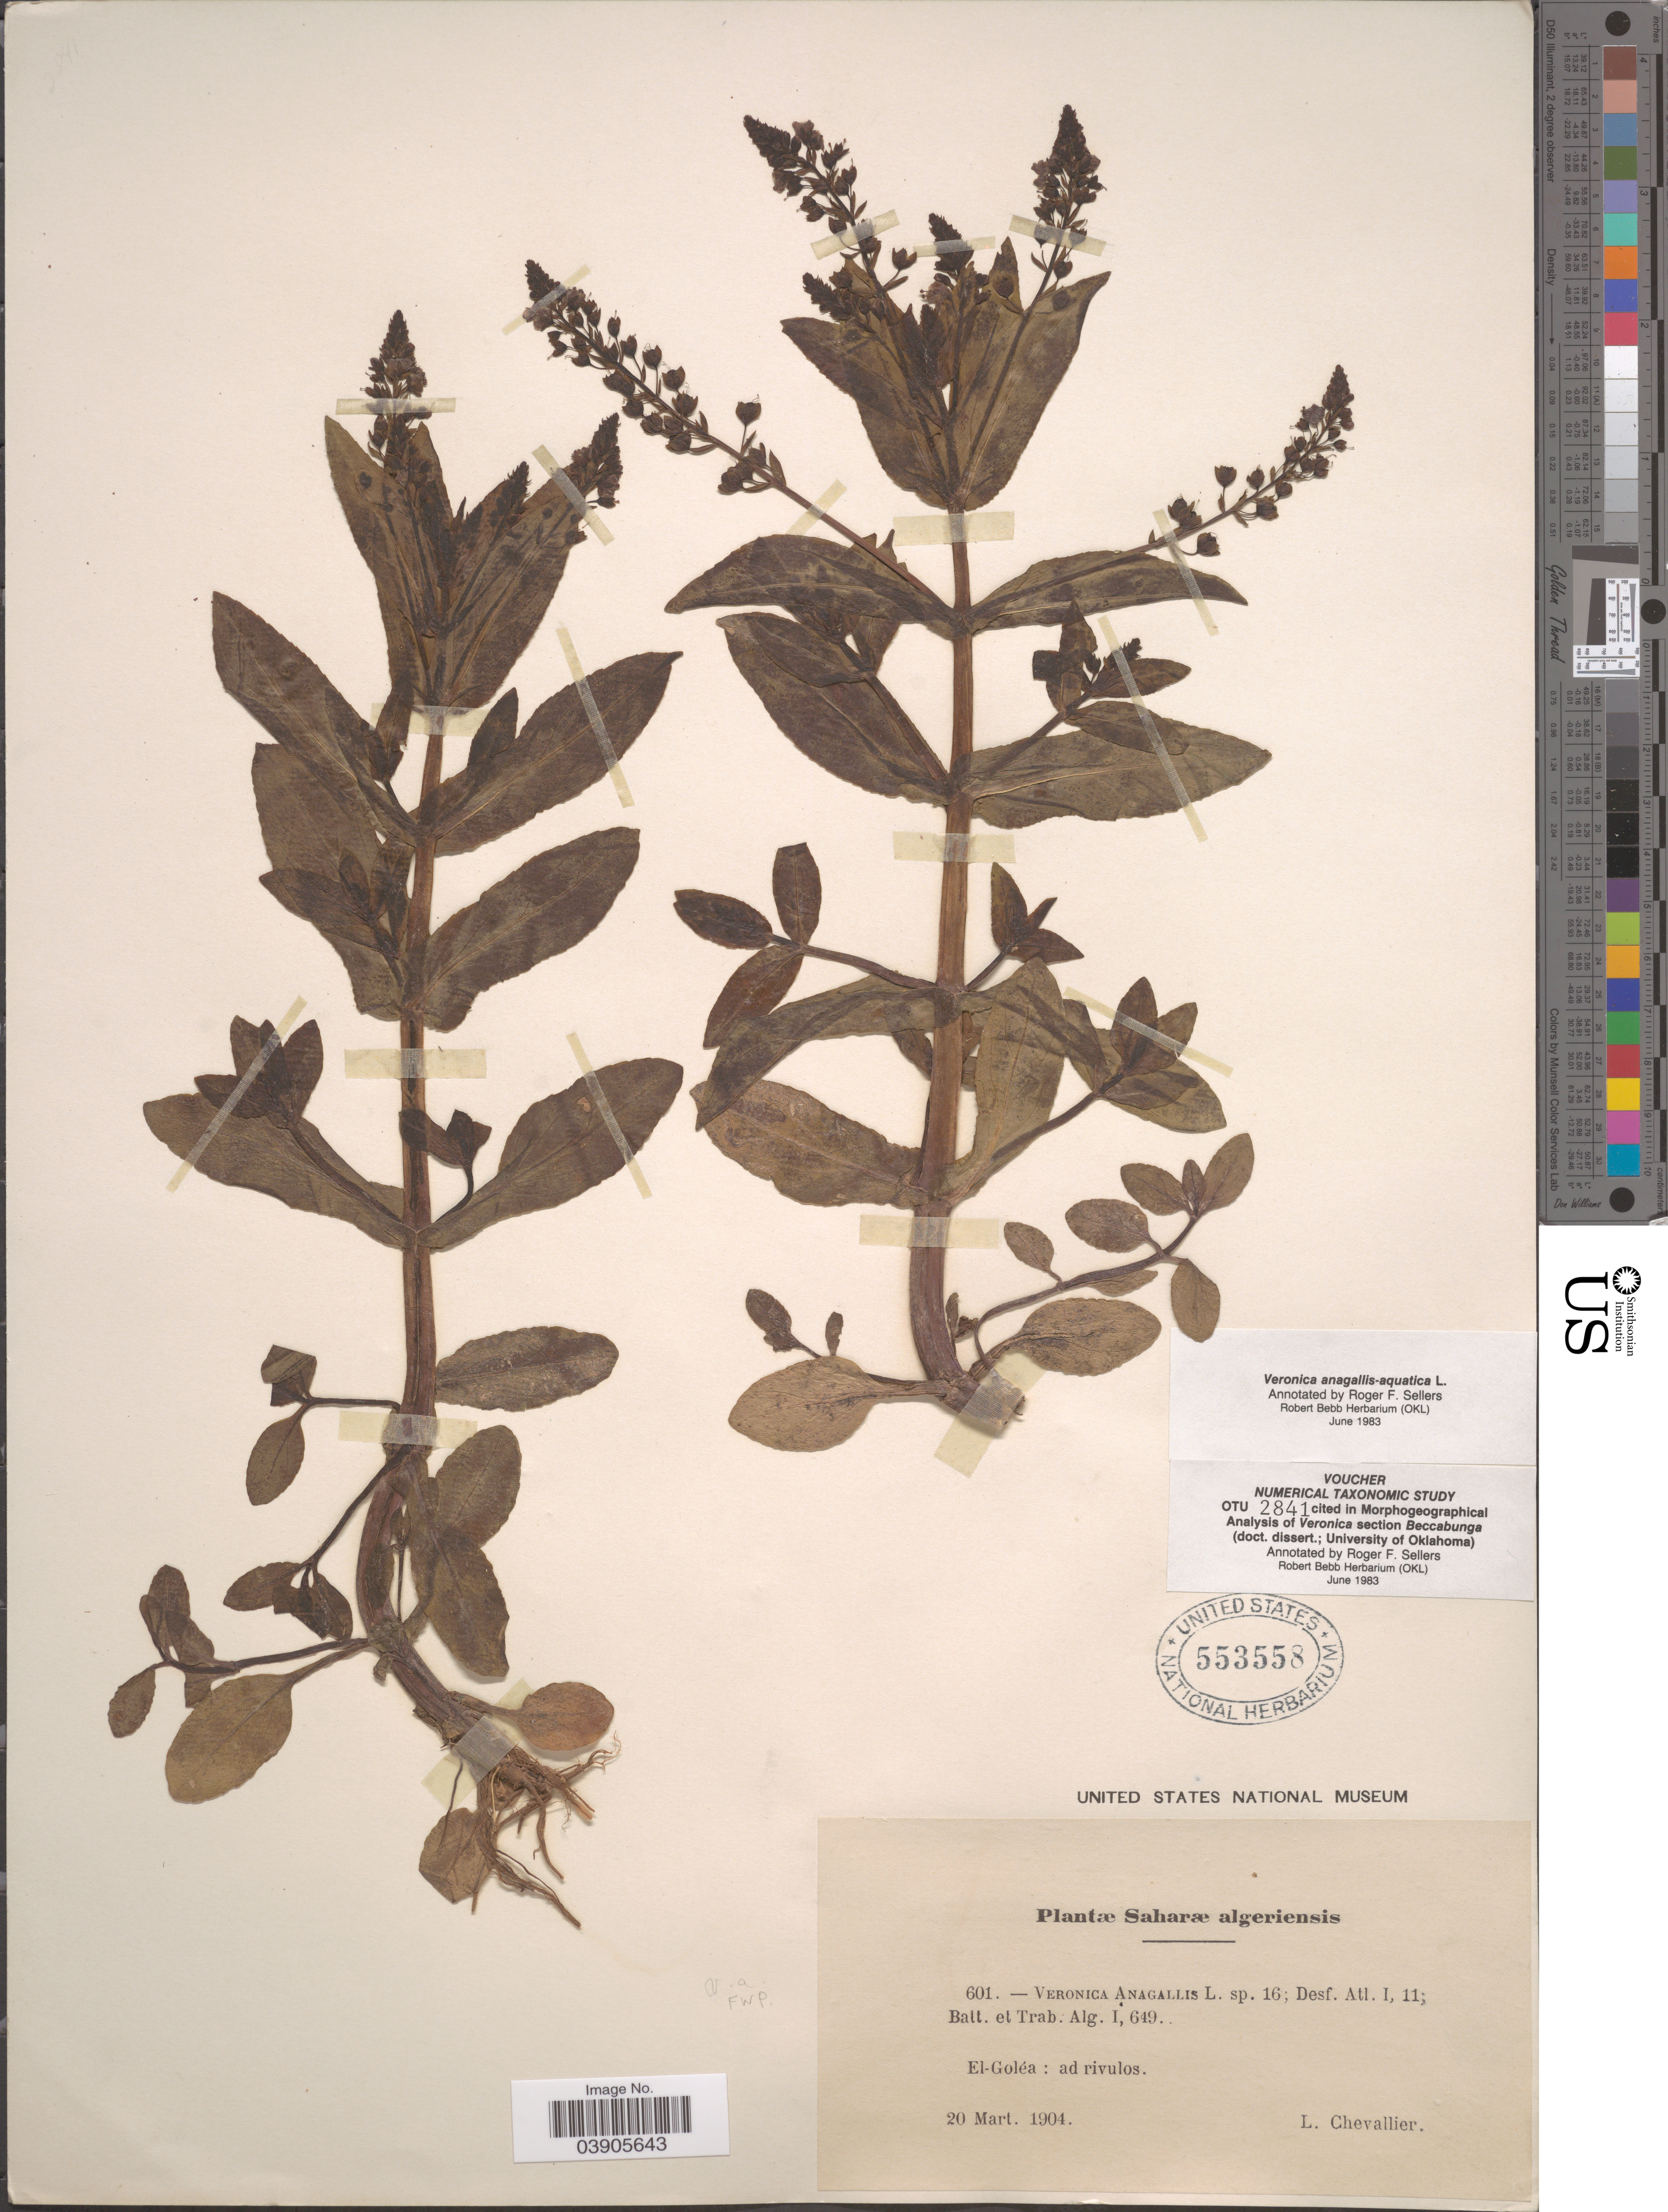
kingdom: Plantae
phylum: Tracheophyta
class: Magnoliopsida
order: Lamiales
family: Plantaginaceae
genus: Veronica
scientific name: Veronica anagallis-aquatica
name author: L.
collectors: L. Chevallier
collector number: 601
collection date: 1904-03-20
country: Algeria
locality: Saharae algeriensis. El-Goléa: ad rivulos.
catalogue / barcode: US 553558